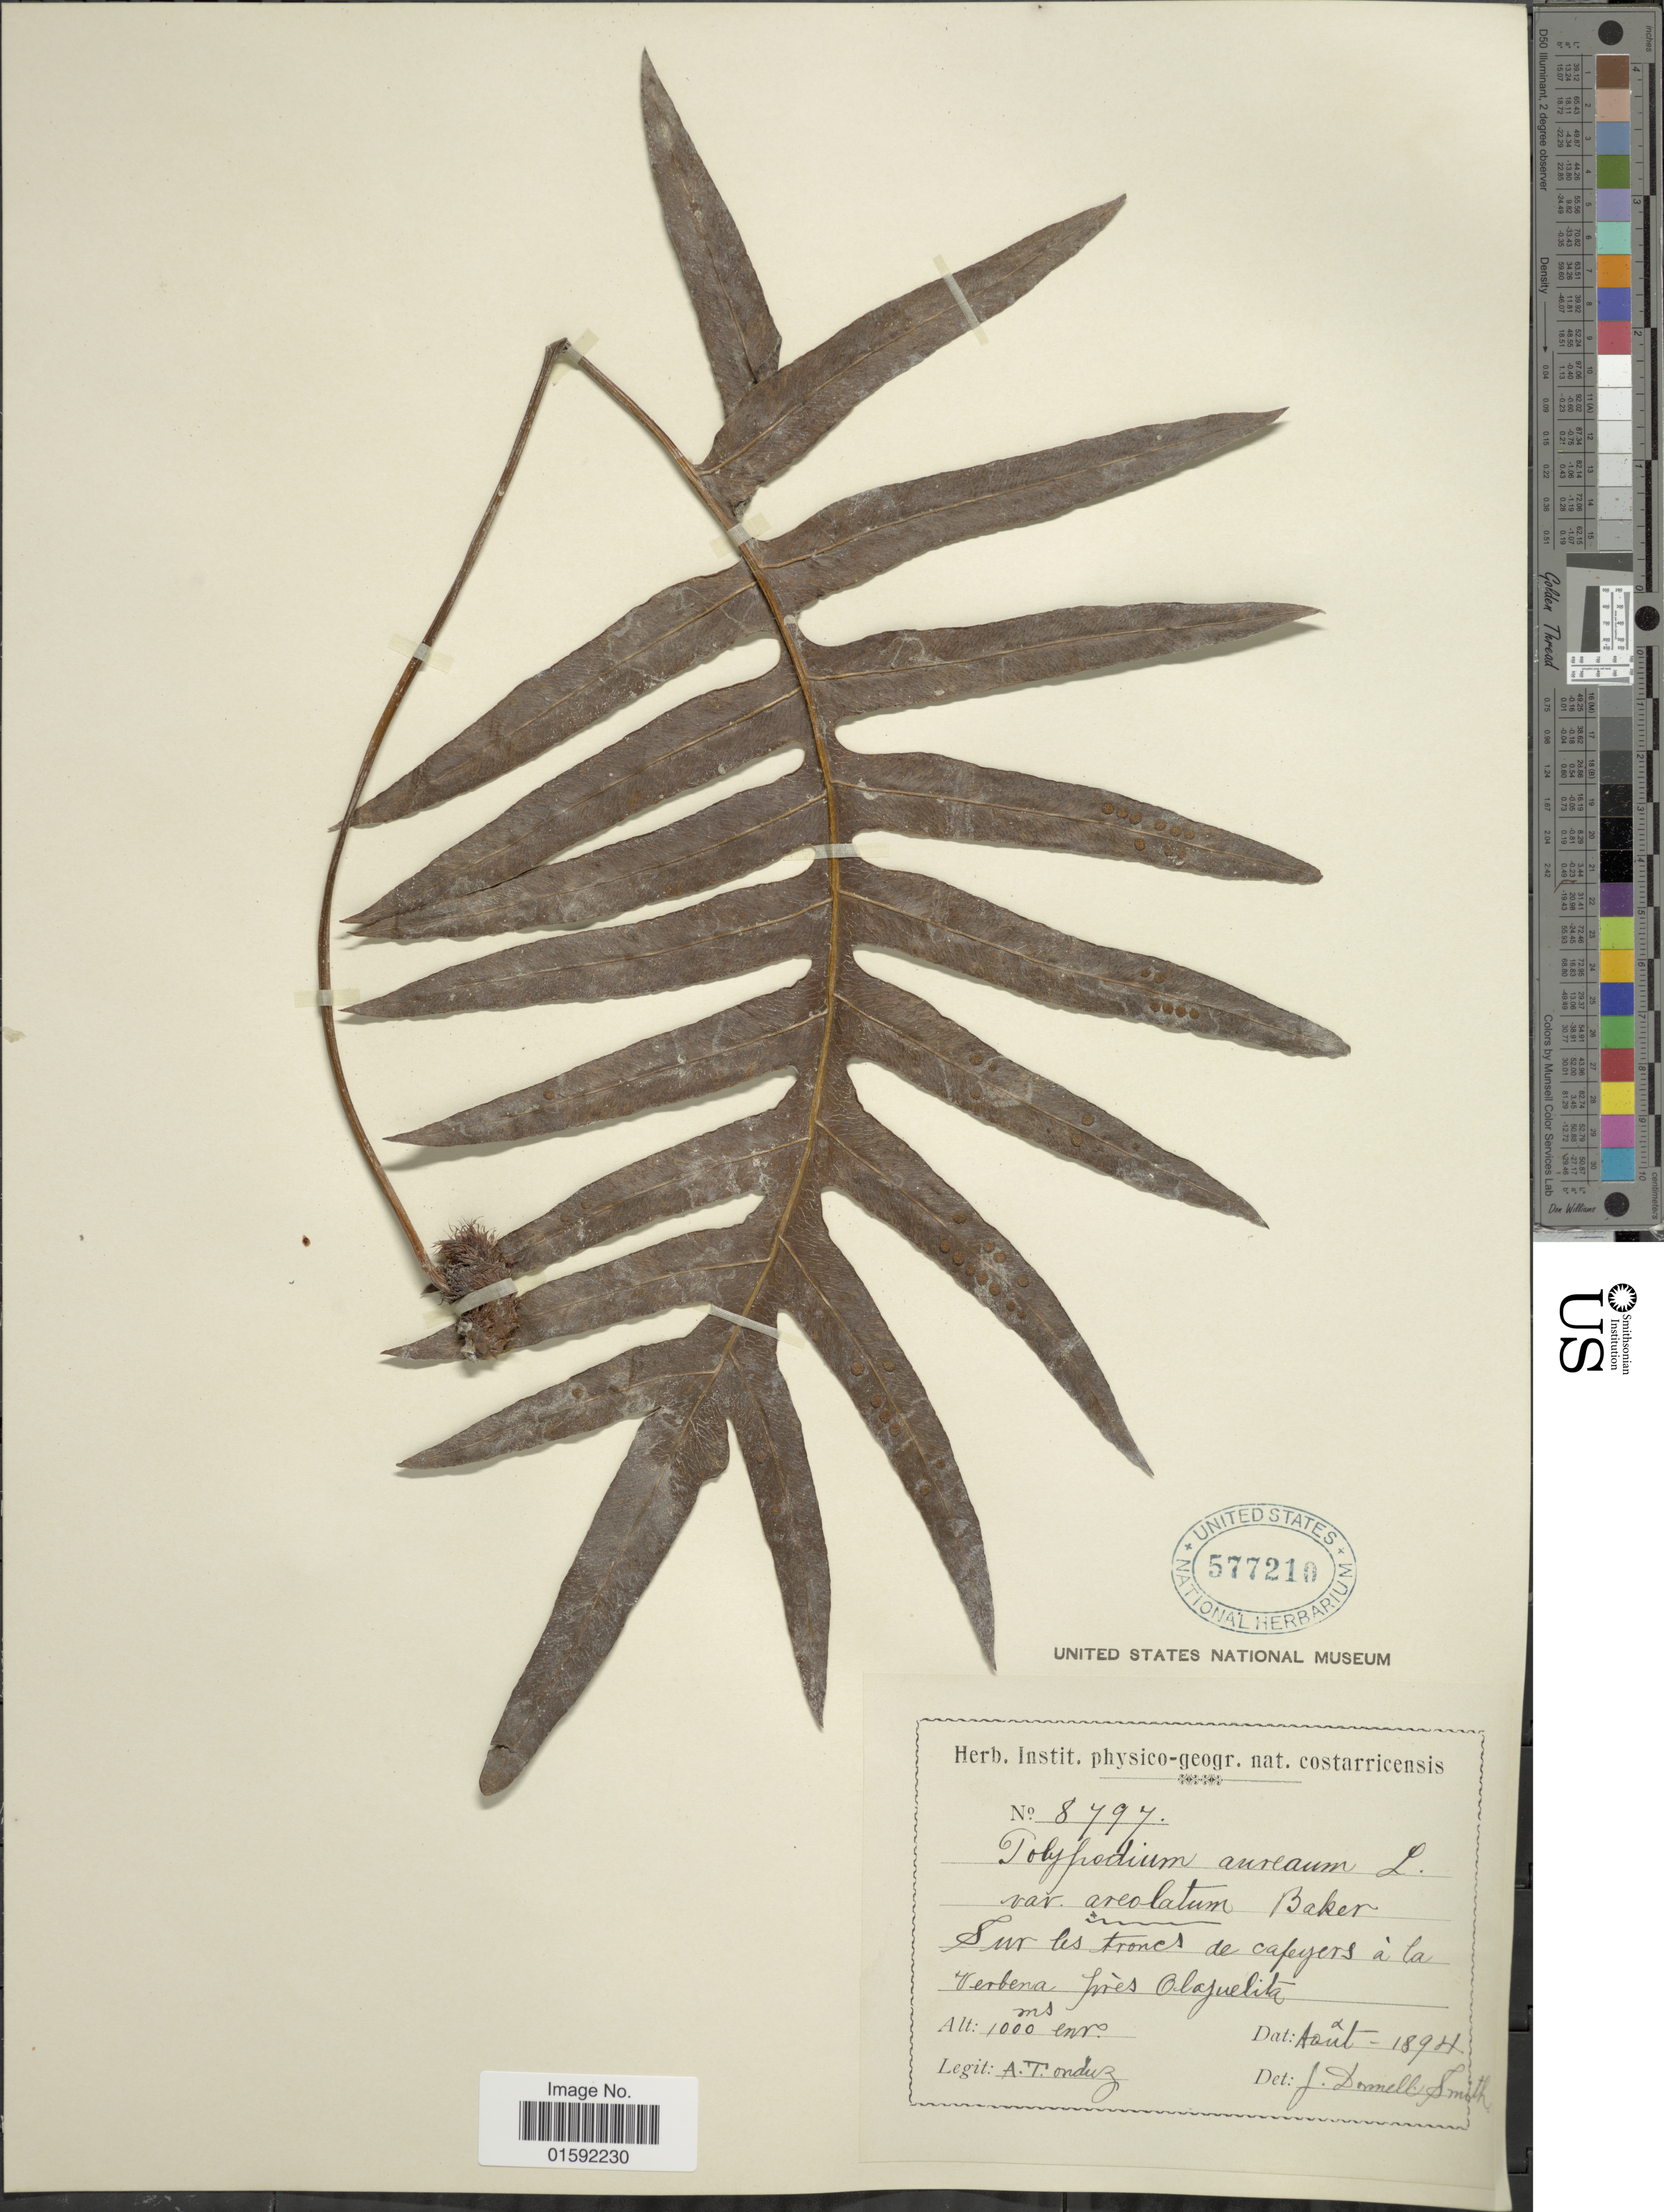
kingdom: Plantae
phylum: Tracheophyta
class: Polypodiopsida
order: Polypodiales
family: Polypodiaceae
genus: Phlebodium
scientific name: Phlebodium pseudoaureum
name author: (Cav.) Lellinger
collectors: A. Tonduz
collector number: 8797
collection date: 1894-08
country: Costa Rica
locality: Sur les troncs des cafeyers à La Verbena près Alajuelita.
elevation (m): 1000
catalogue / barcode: US 577210